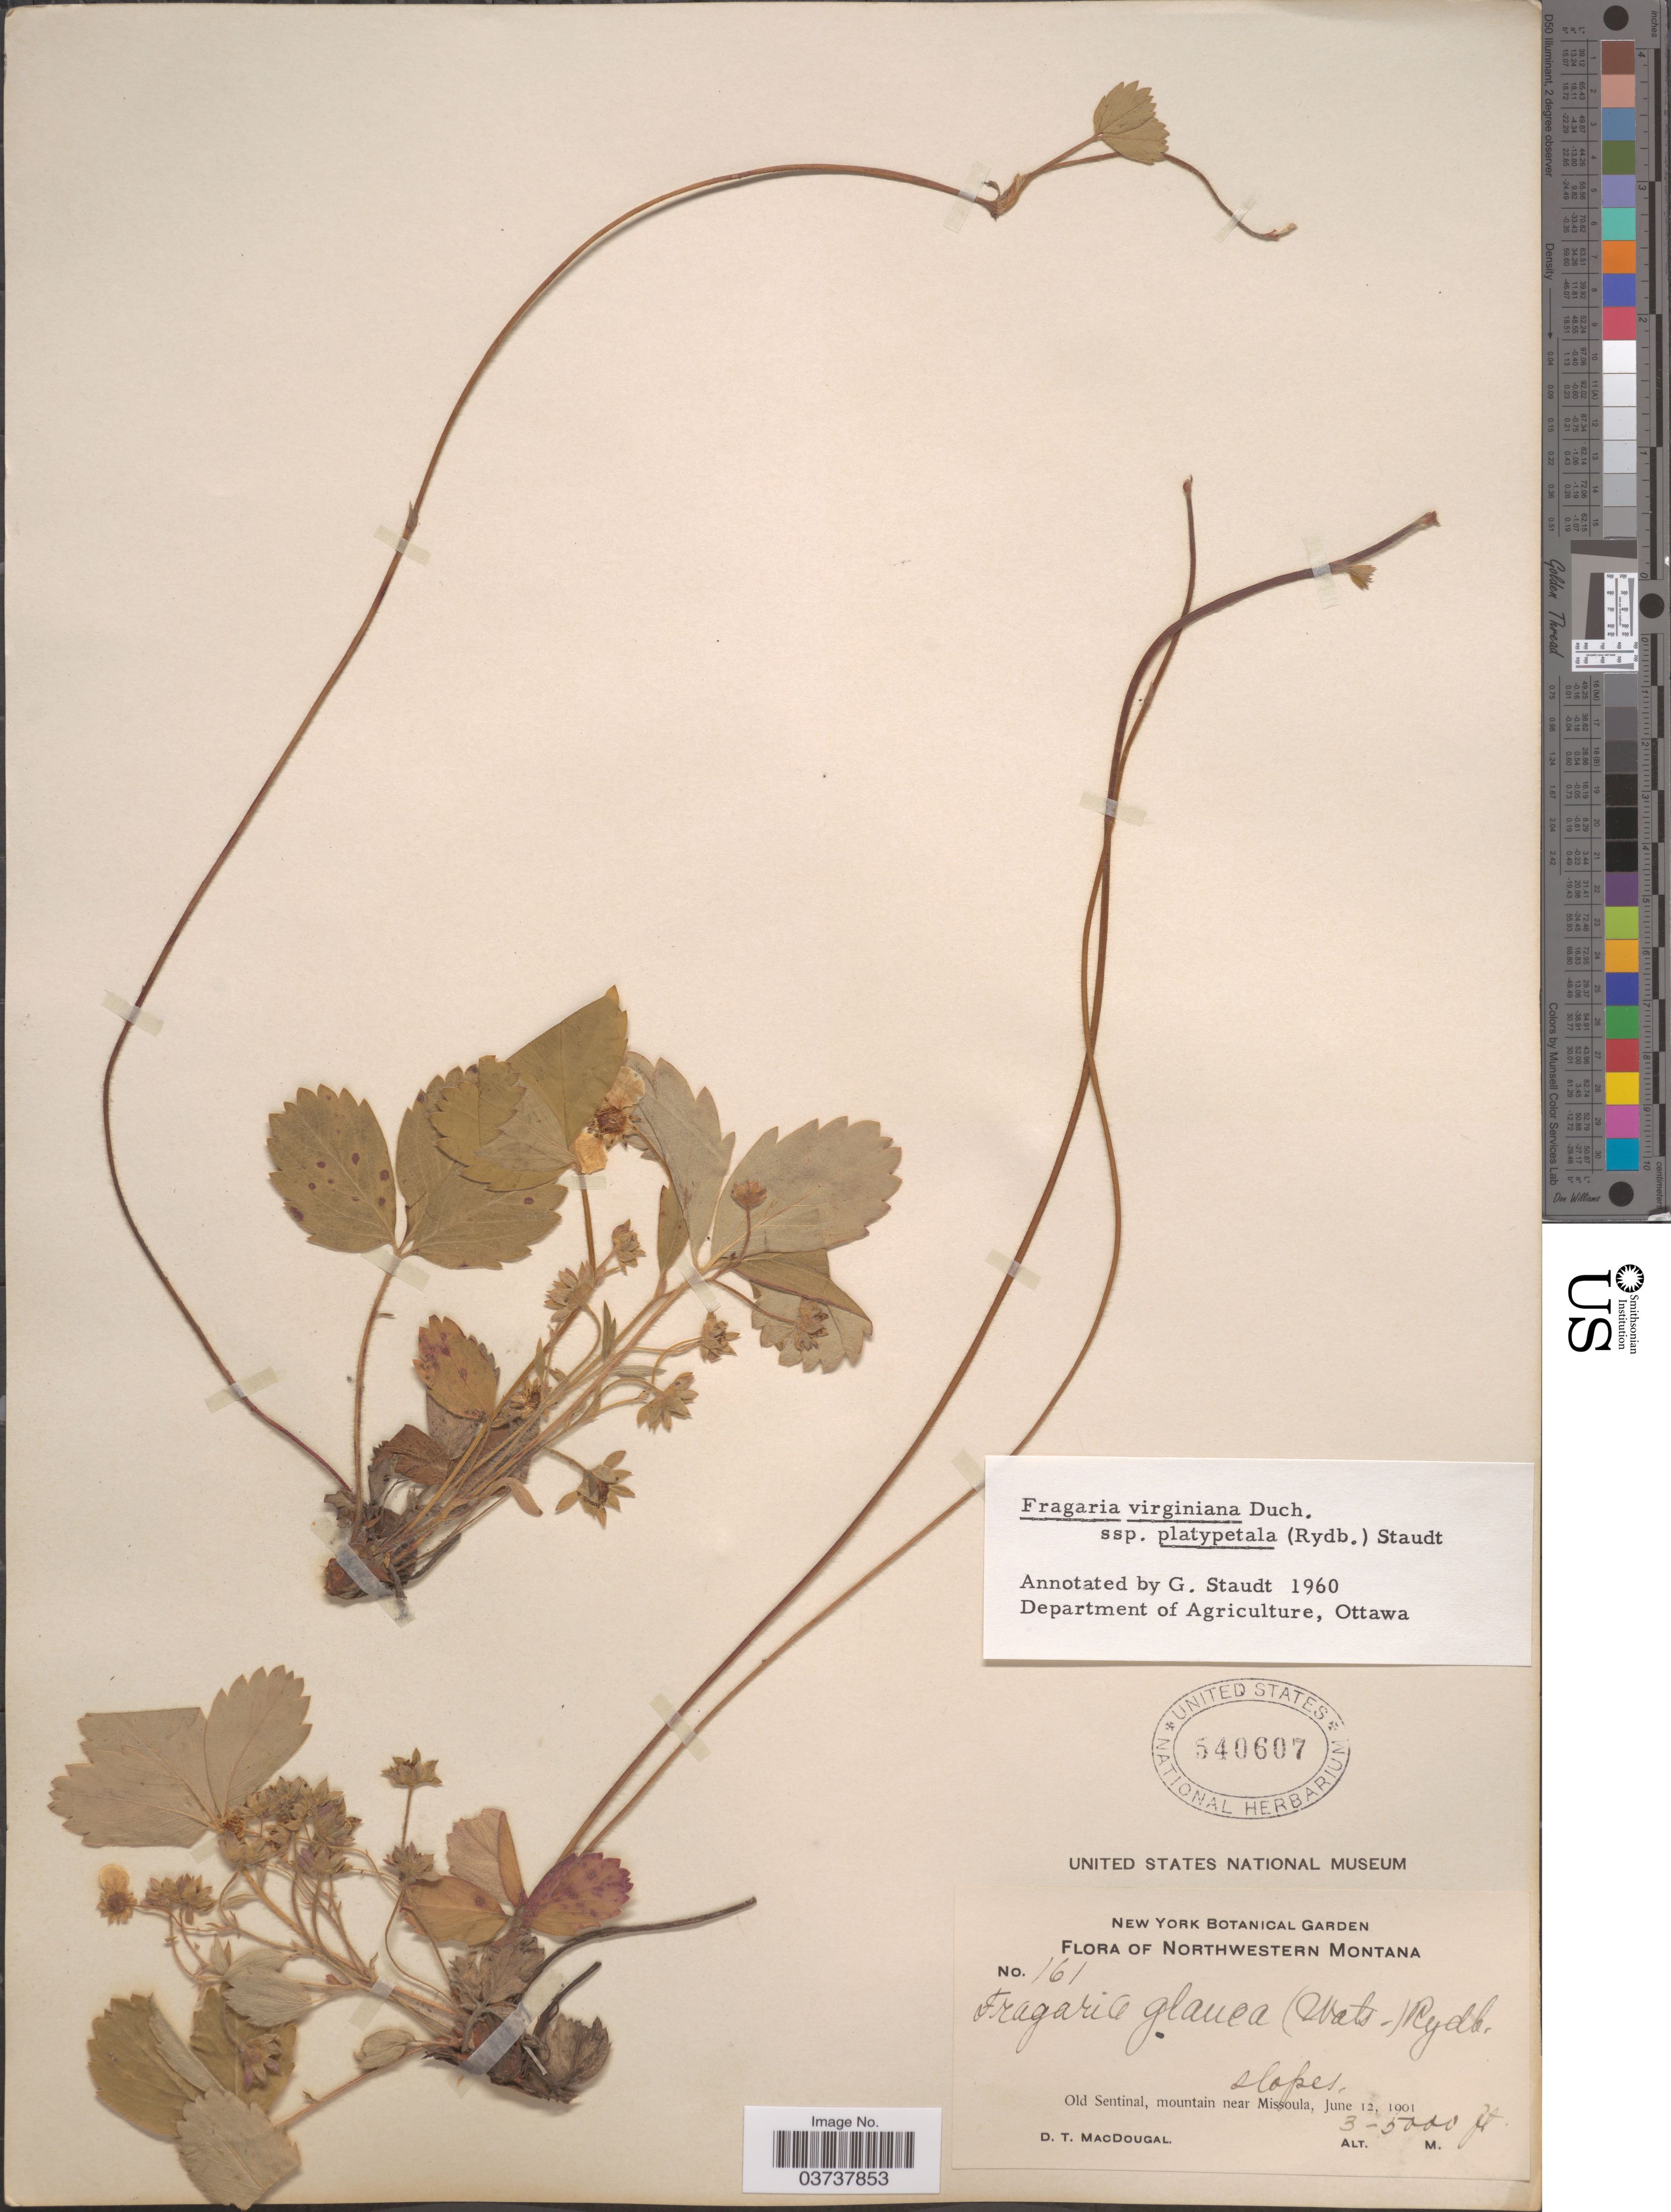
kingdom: Plantae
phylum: Tracheophyta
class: Magnoliopsida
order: Rosales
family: Rosaceae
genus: Fragaria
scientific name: Fragaria virginiana subsp. platypetala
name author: (Rydb.) Staudt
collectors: D. T. MacDougal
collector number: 161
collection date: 1901-06-12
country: United States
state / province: Montana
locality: Northwestern Montana. Old Sentinal, mountain near Missoula.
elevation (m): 914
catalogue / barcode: US 540607